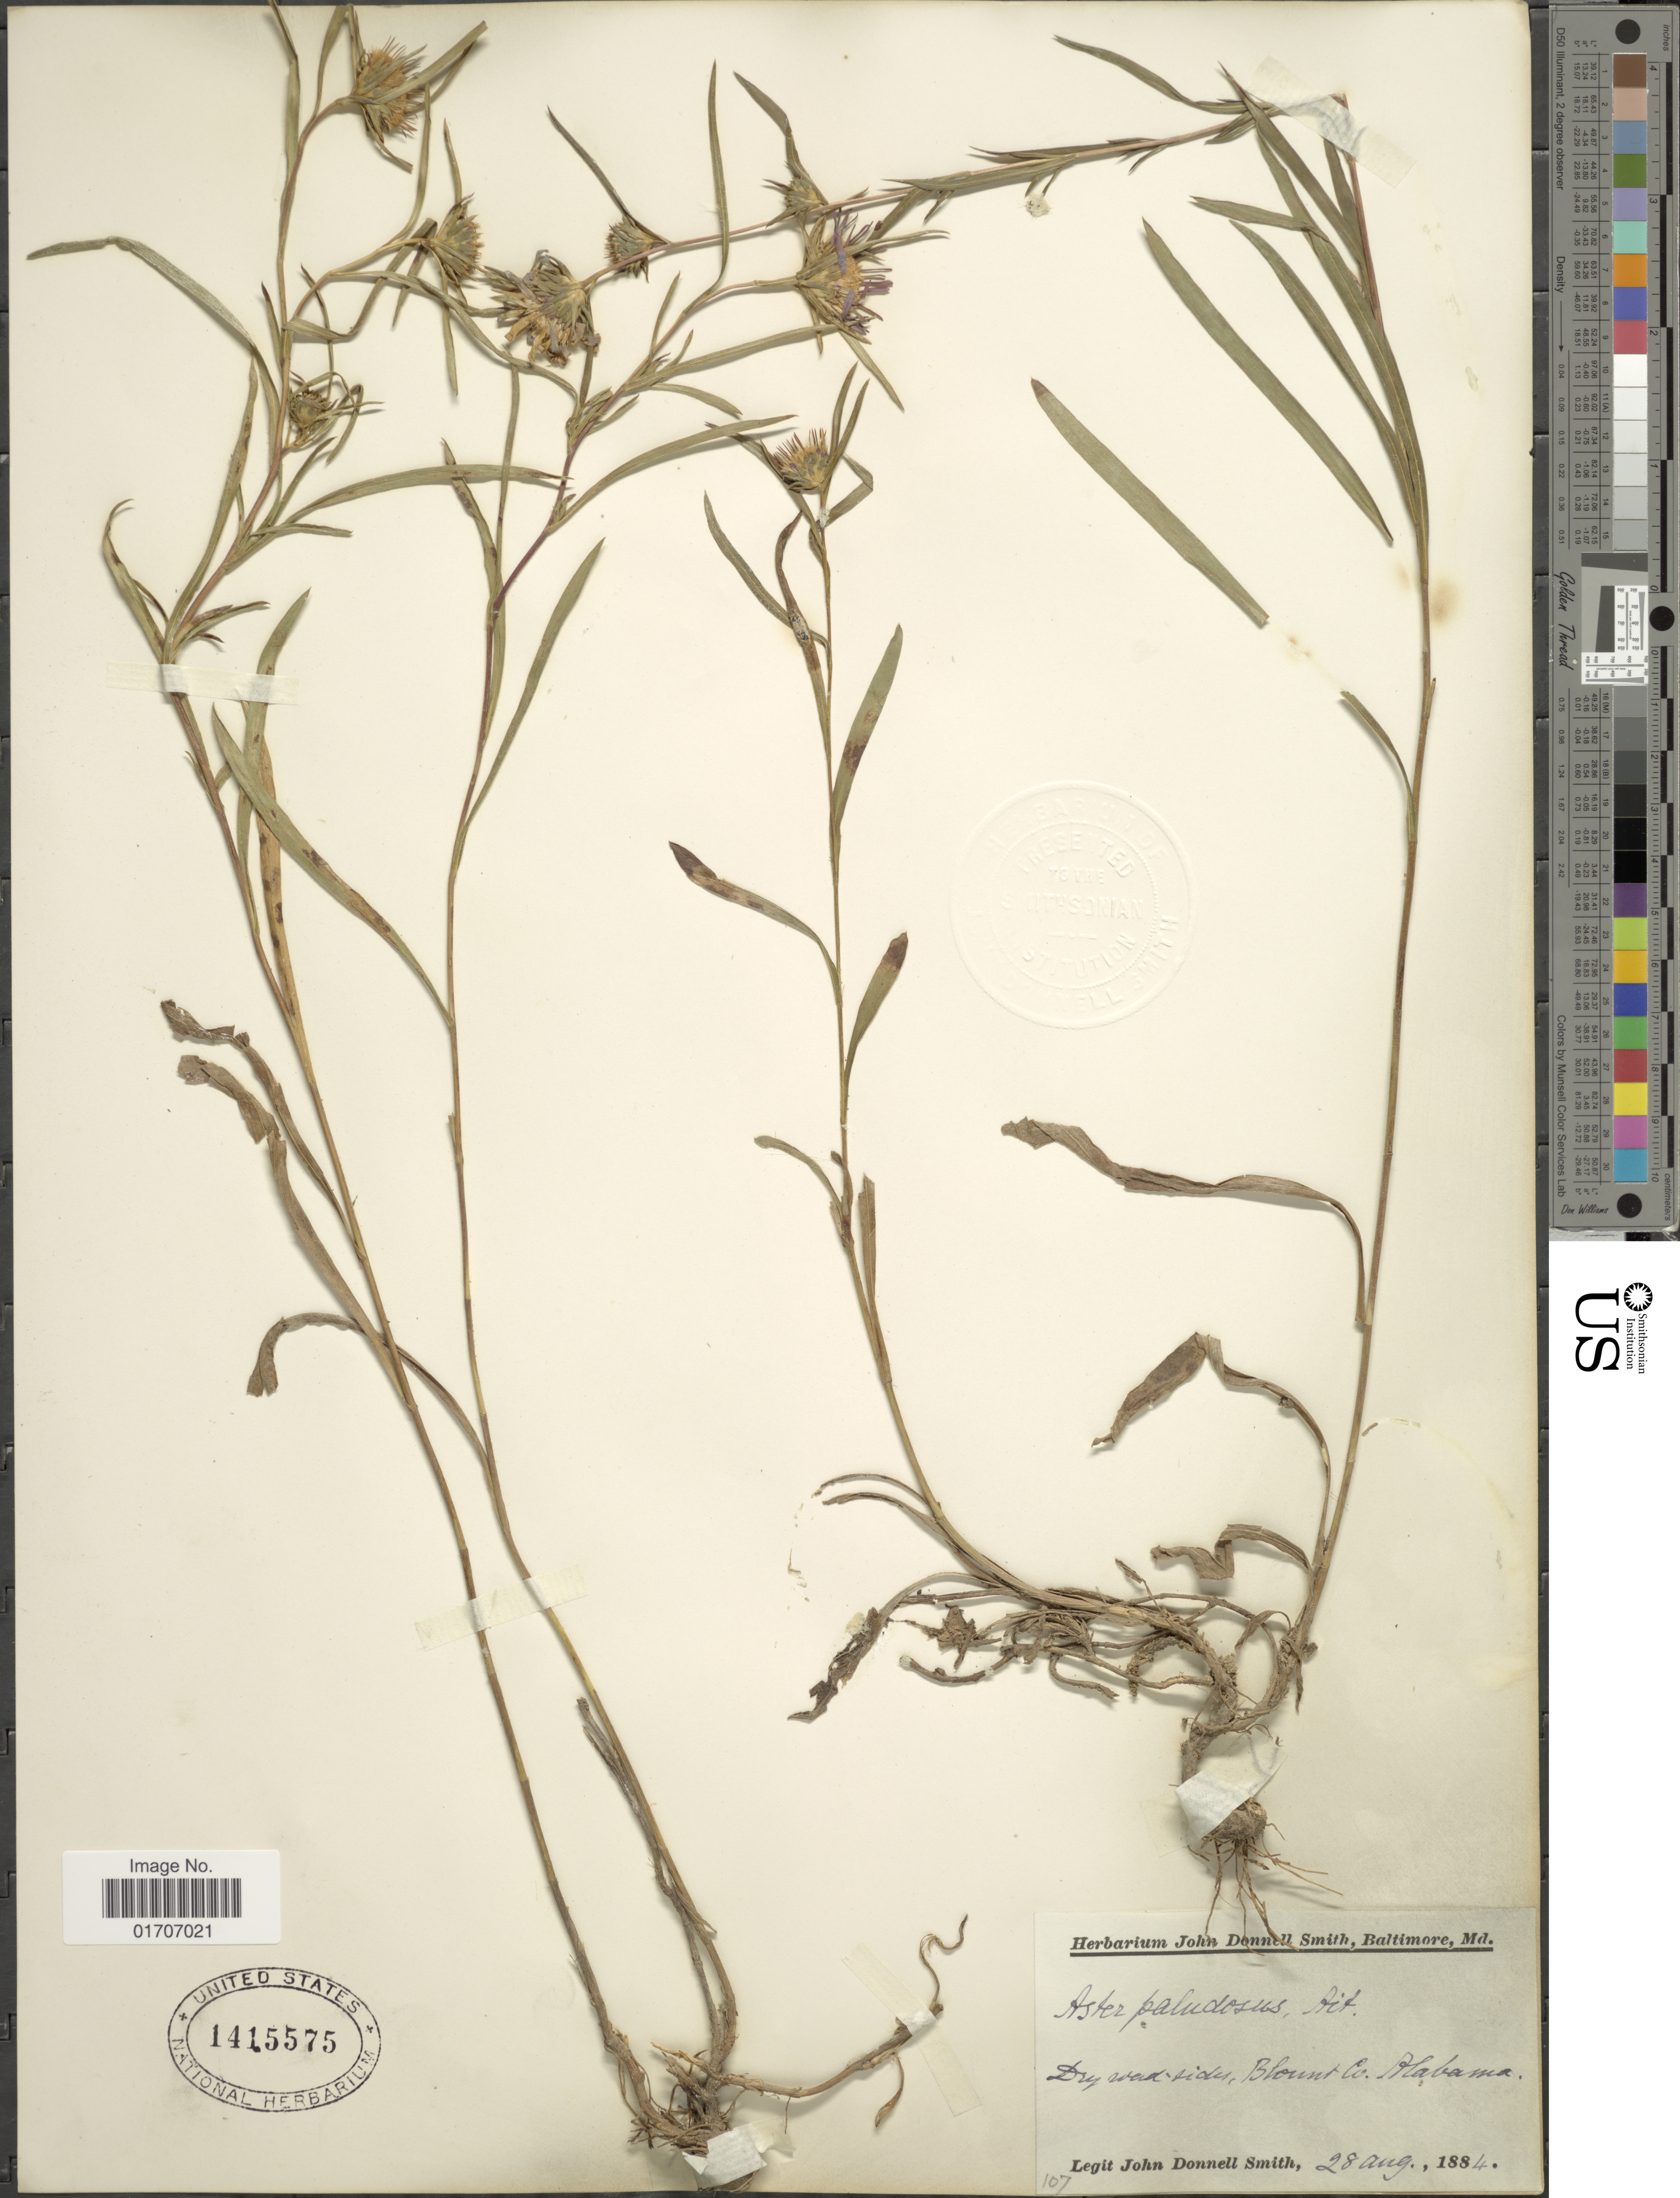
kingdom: Plantae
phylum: Tracheophyta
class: Magnoliopsida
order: Asterales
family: Asteraceae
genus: Eurybia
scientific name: Eurybia surculosa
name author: (Michx.) G.L. Nesom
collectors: J. Donnell Smith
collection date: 1884-08-28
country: United States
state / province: Alabama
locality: Dry wood-sides, Blount Co. Alabama.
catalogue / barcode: US 1415575